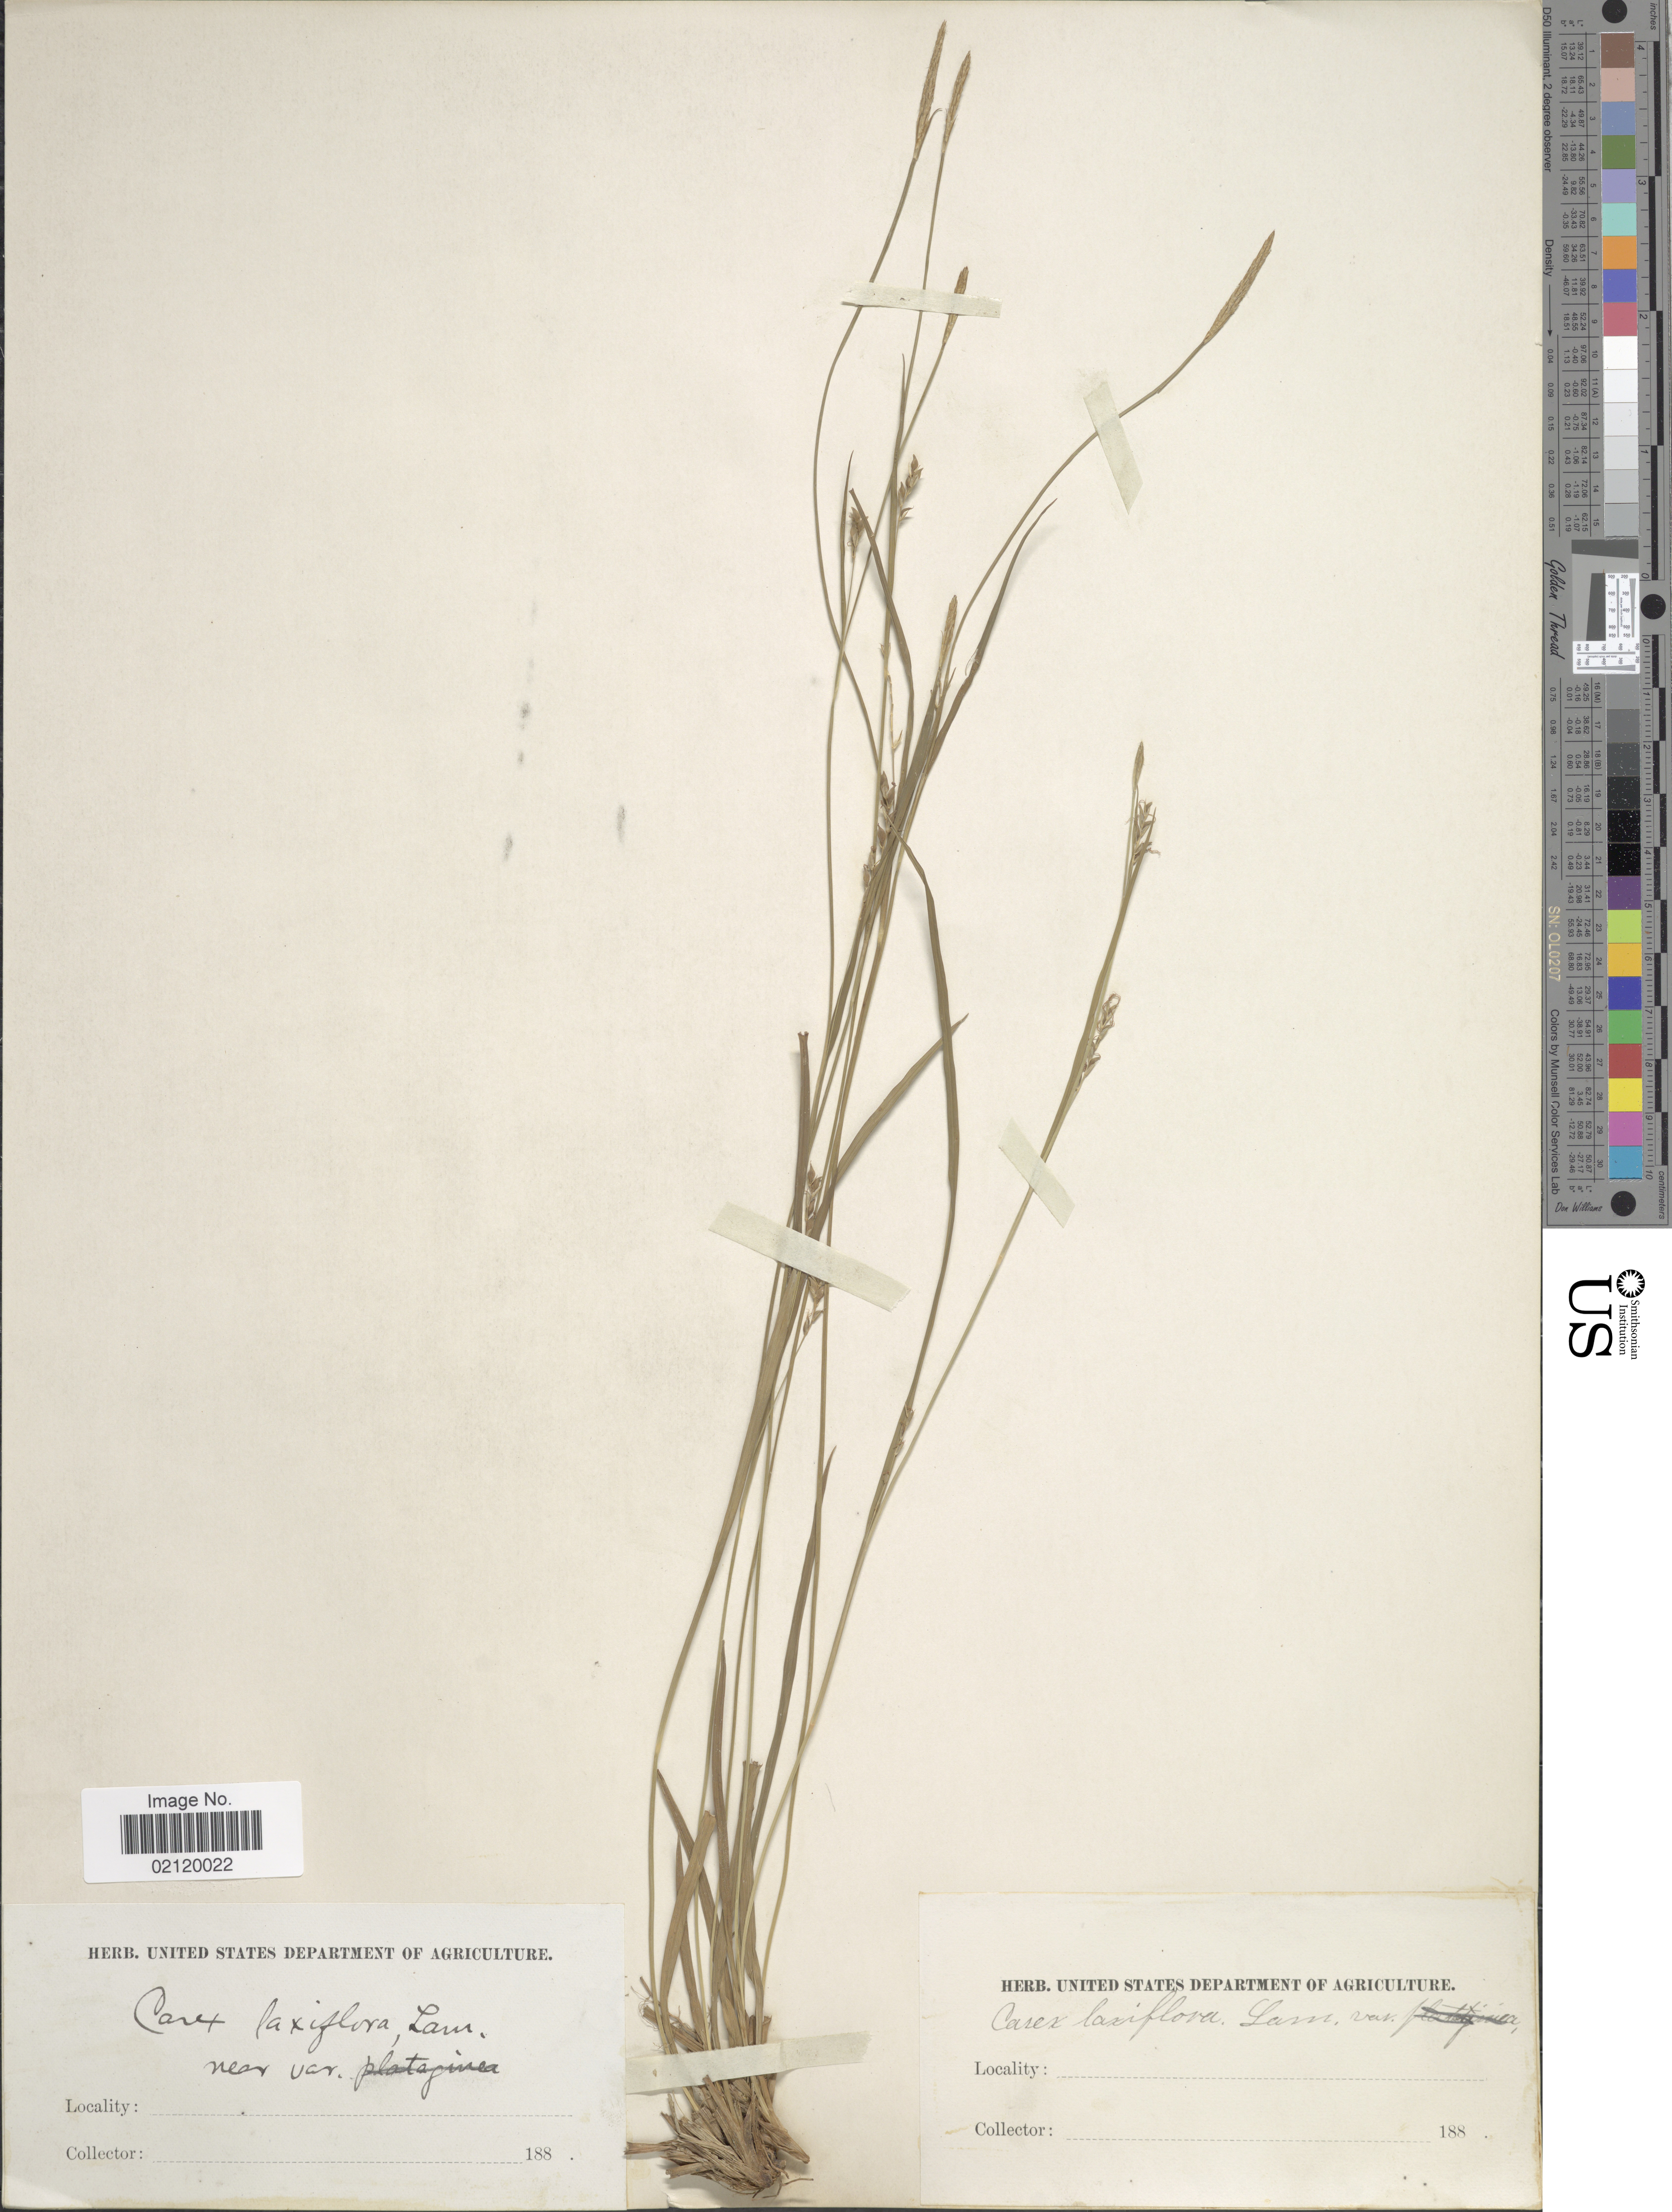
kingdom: Plantae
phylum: Tracheophyta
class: Liliopsida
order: Poales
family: Cyperaceae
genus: Carex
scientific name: Carex laxiflora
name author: Lam.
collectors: ex herb. U. S. Department of Agriculture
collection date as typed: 188